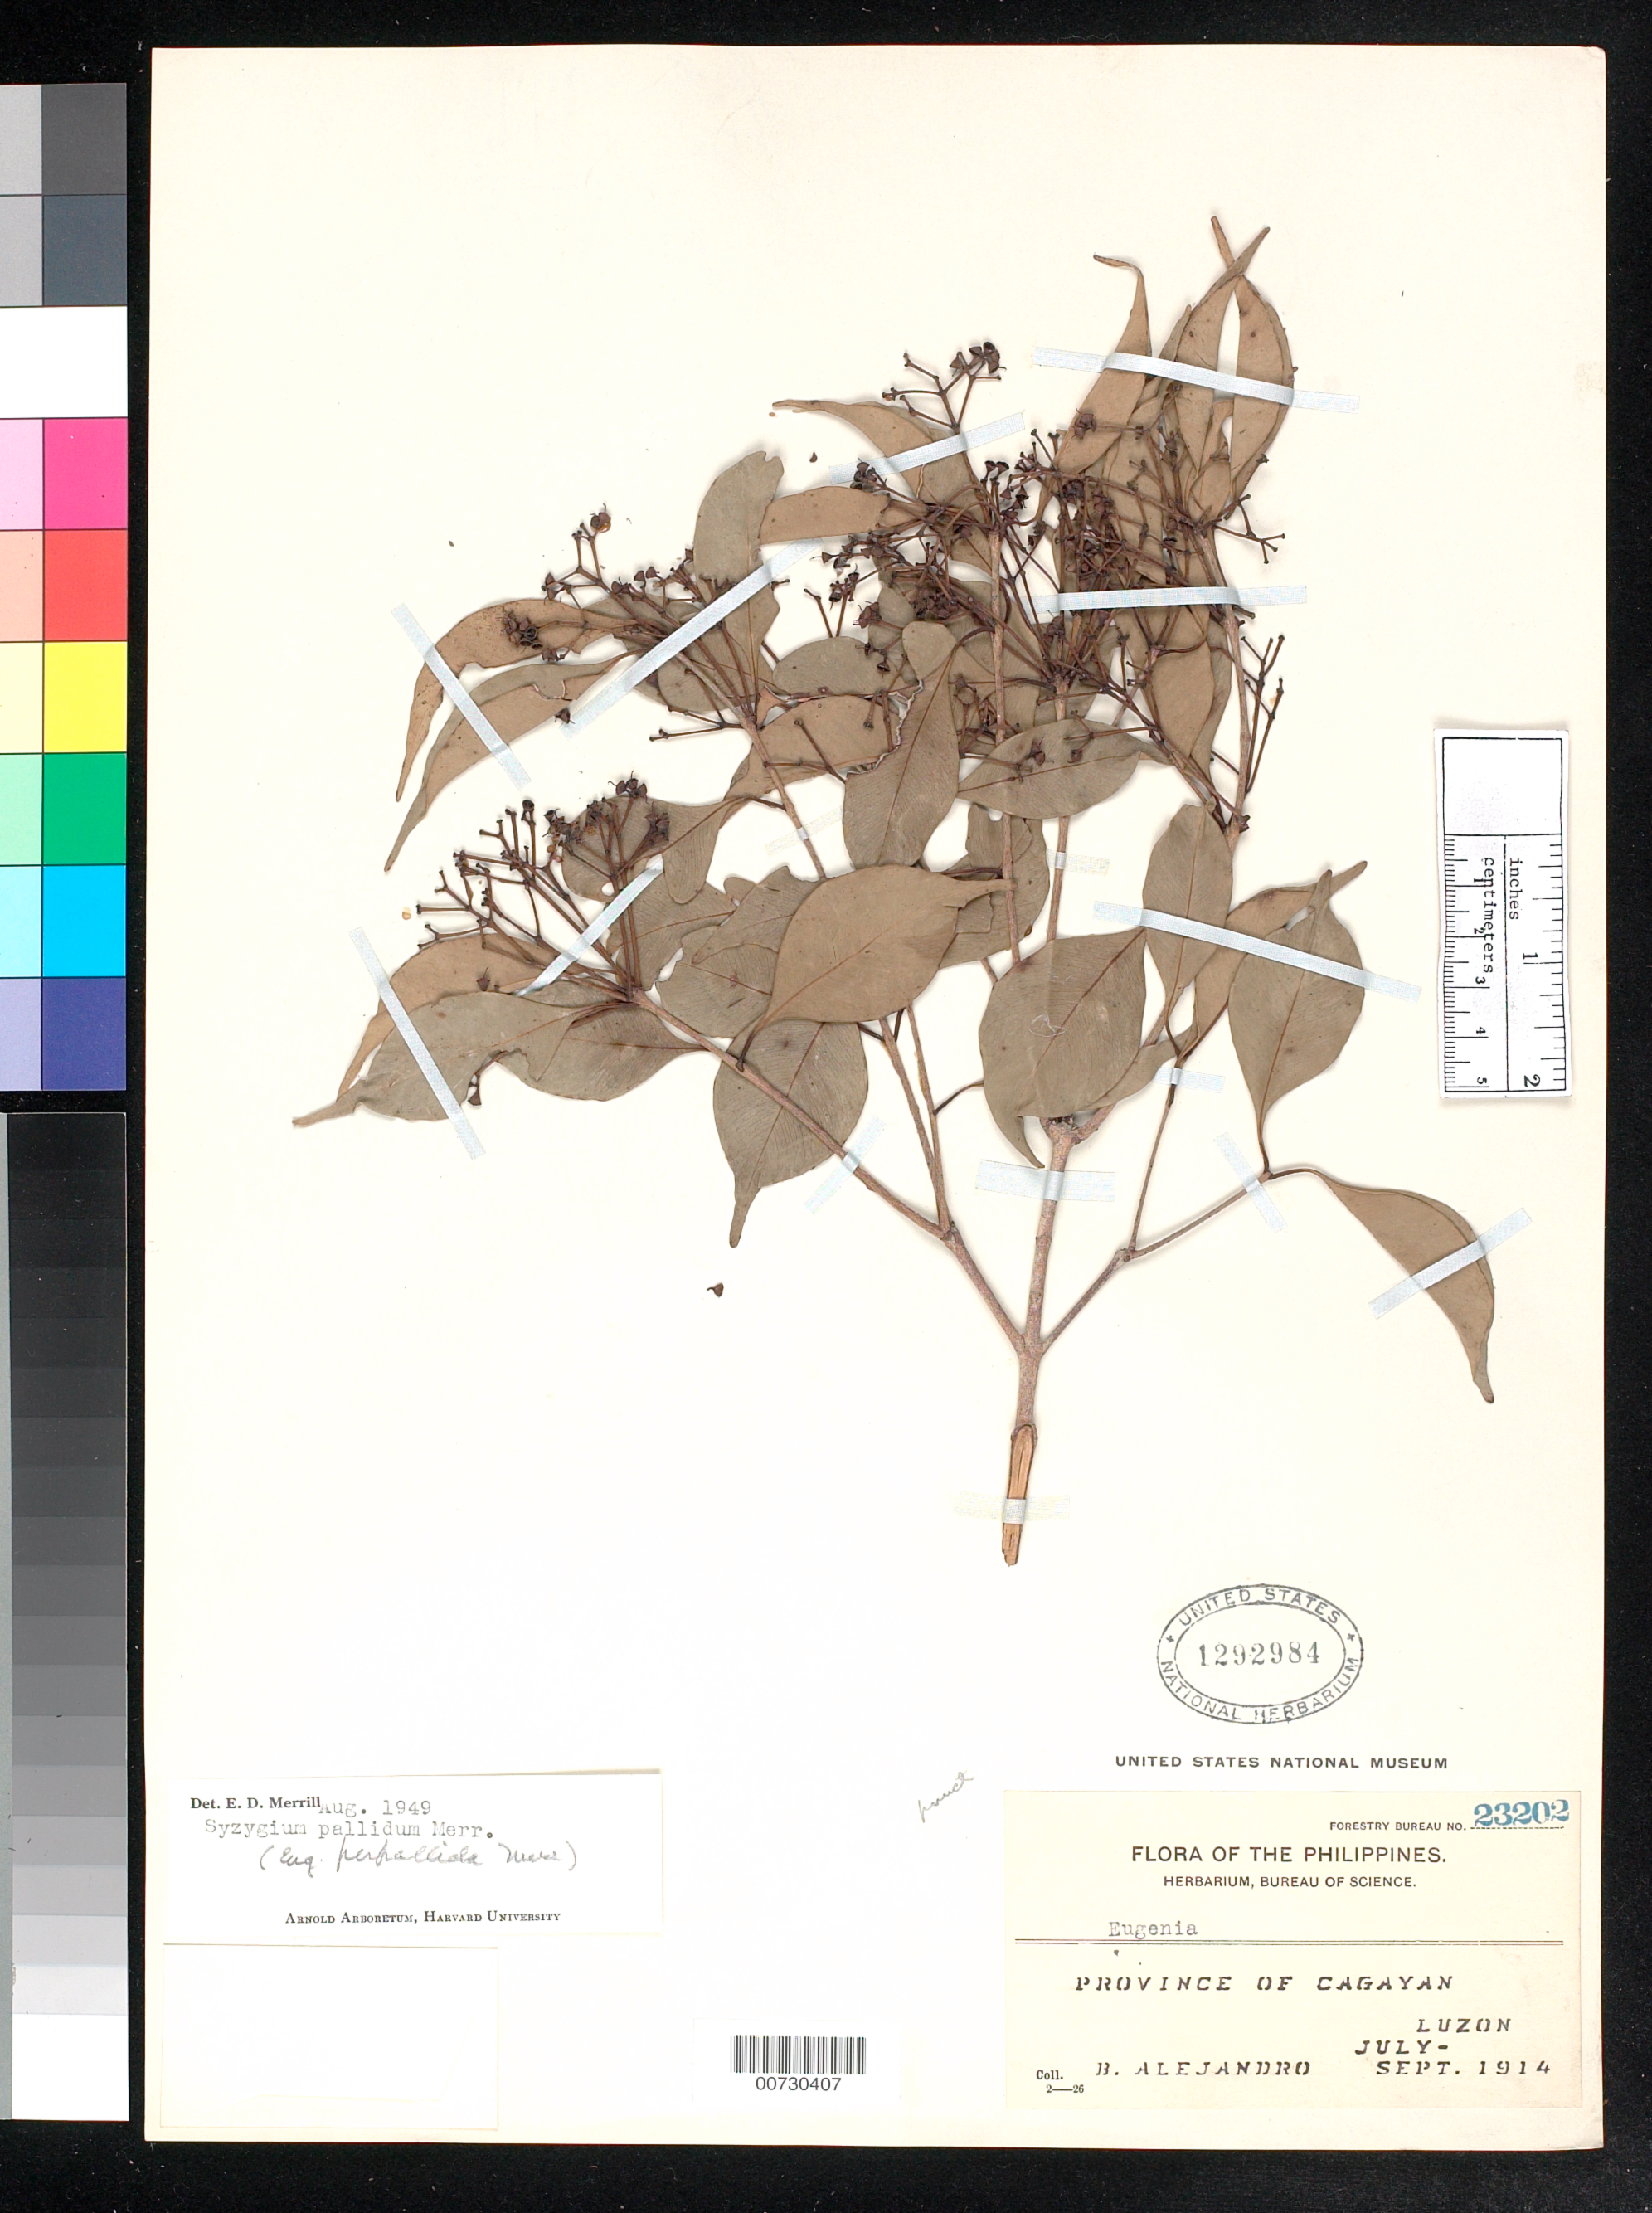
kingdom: Plantae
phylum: Tracheophyta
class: Magnoliopsida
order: Myrtales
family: Myrtaceae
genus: Syzygium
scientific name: Syzygium pallidum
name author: Merr.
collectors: B. Alejandro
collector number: For. Bur. 23202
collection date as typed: Jul 1914 to -- Sep 1914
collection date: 1914-07/1914-09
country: Philippines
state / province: Cagayan Valley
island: Luzon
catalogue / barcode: US 1292984